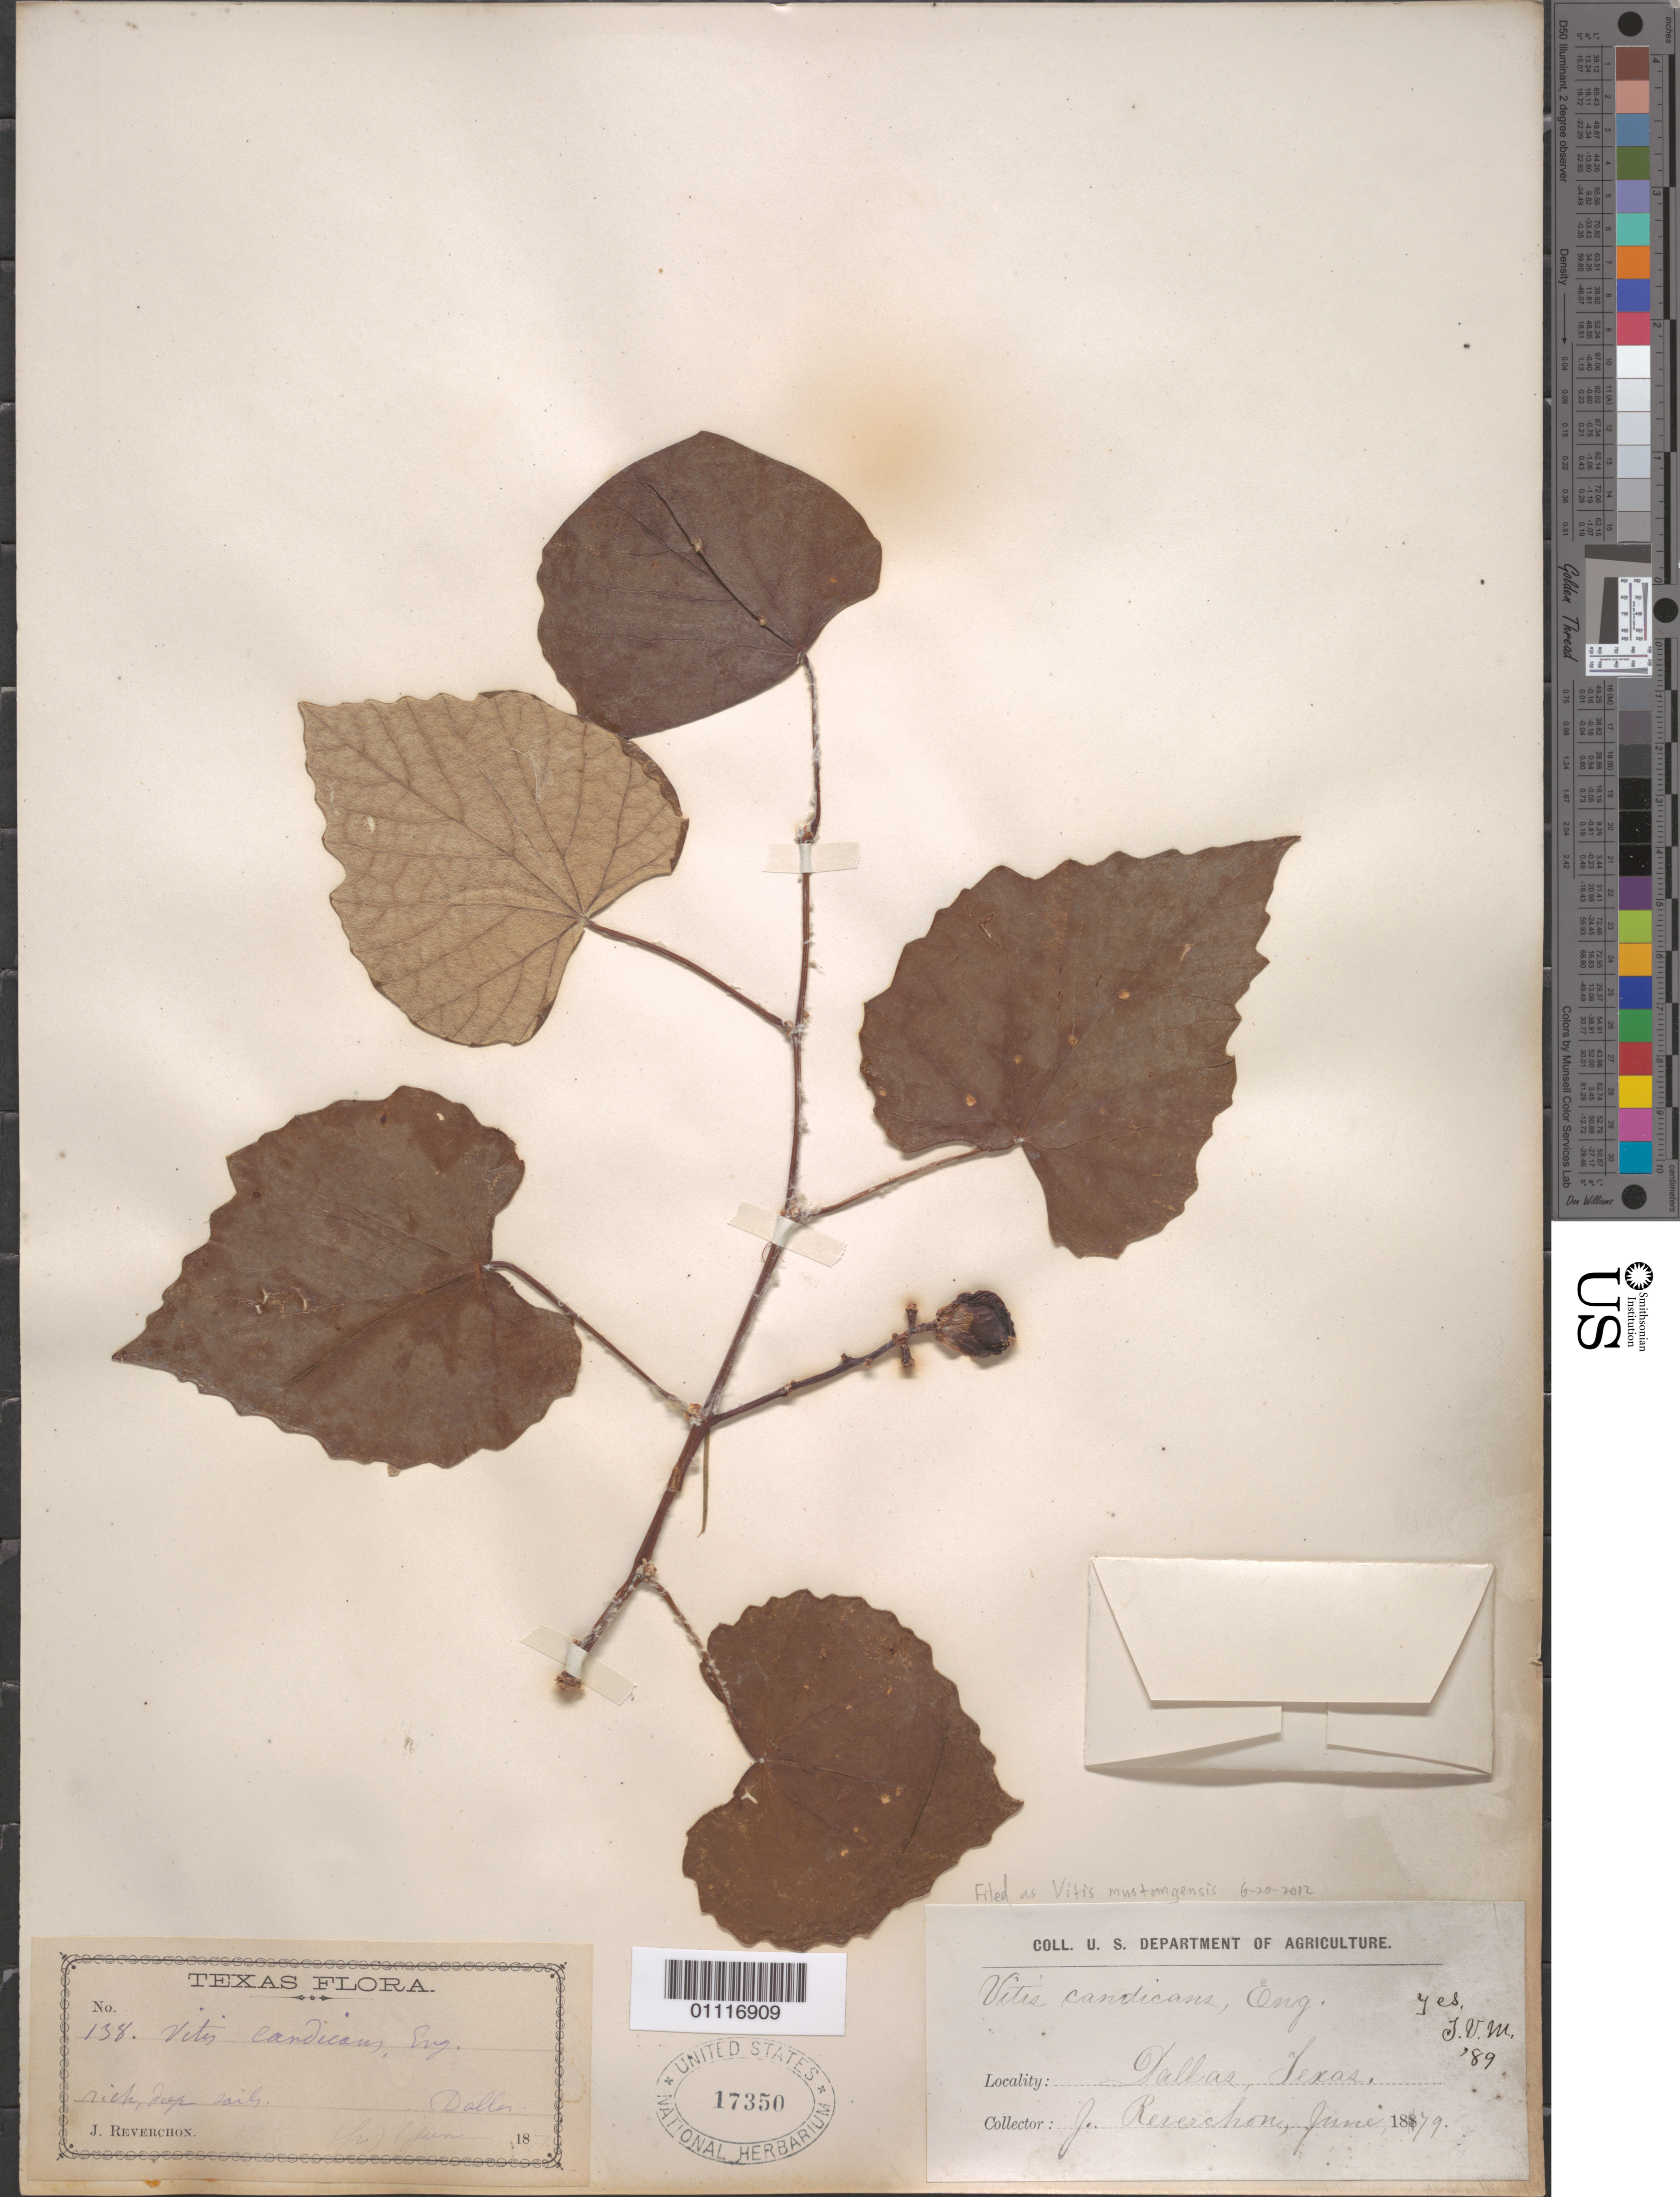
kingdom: Plantae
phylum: Tracheophyta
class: Magnoliopsida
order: Vitales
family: Vitaceae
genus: Vitis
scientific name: Vitis mustangensis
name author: Buckley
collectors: J. Reverchon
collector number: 138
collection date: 1879-06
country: United States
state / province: Texas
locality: Dallas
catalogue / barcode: US 17350